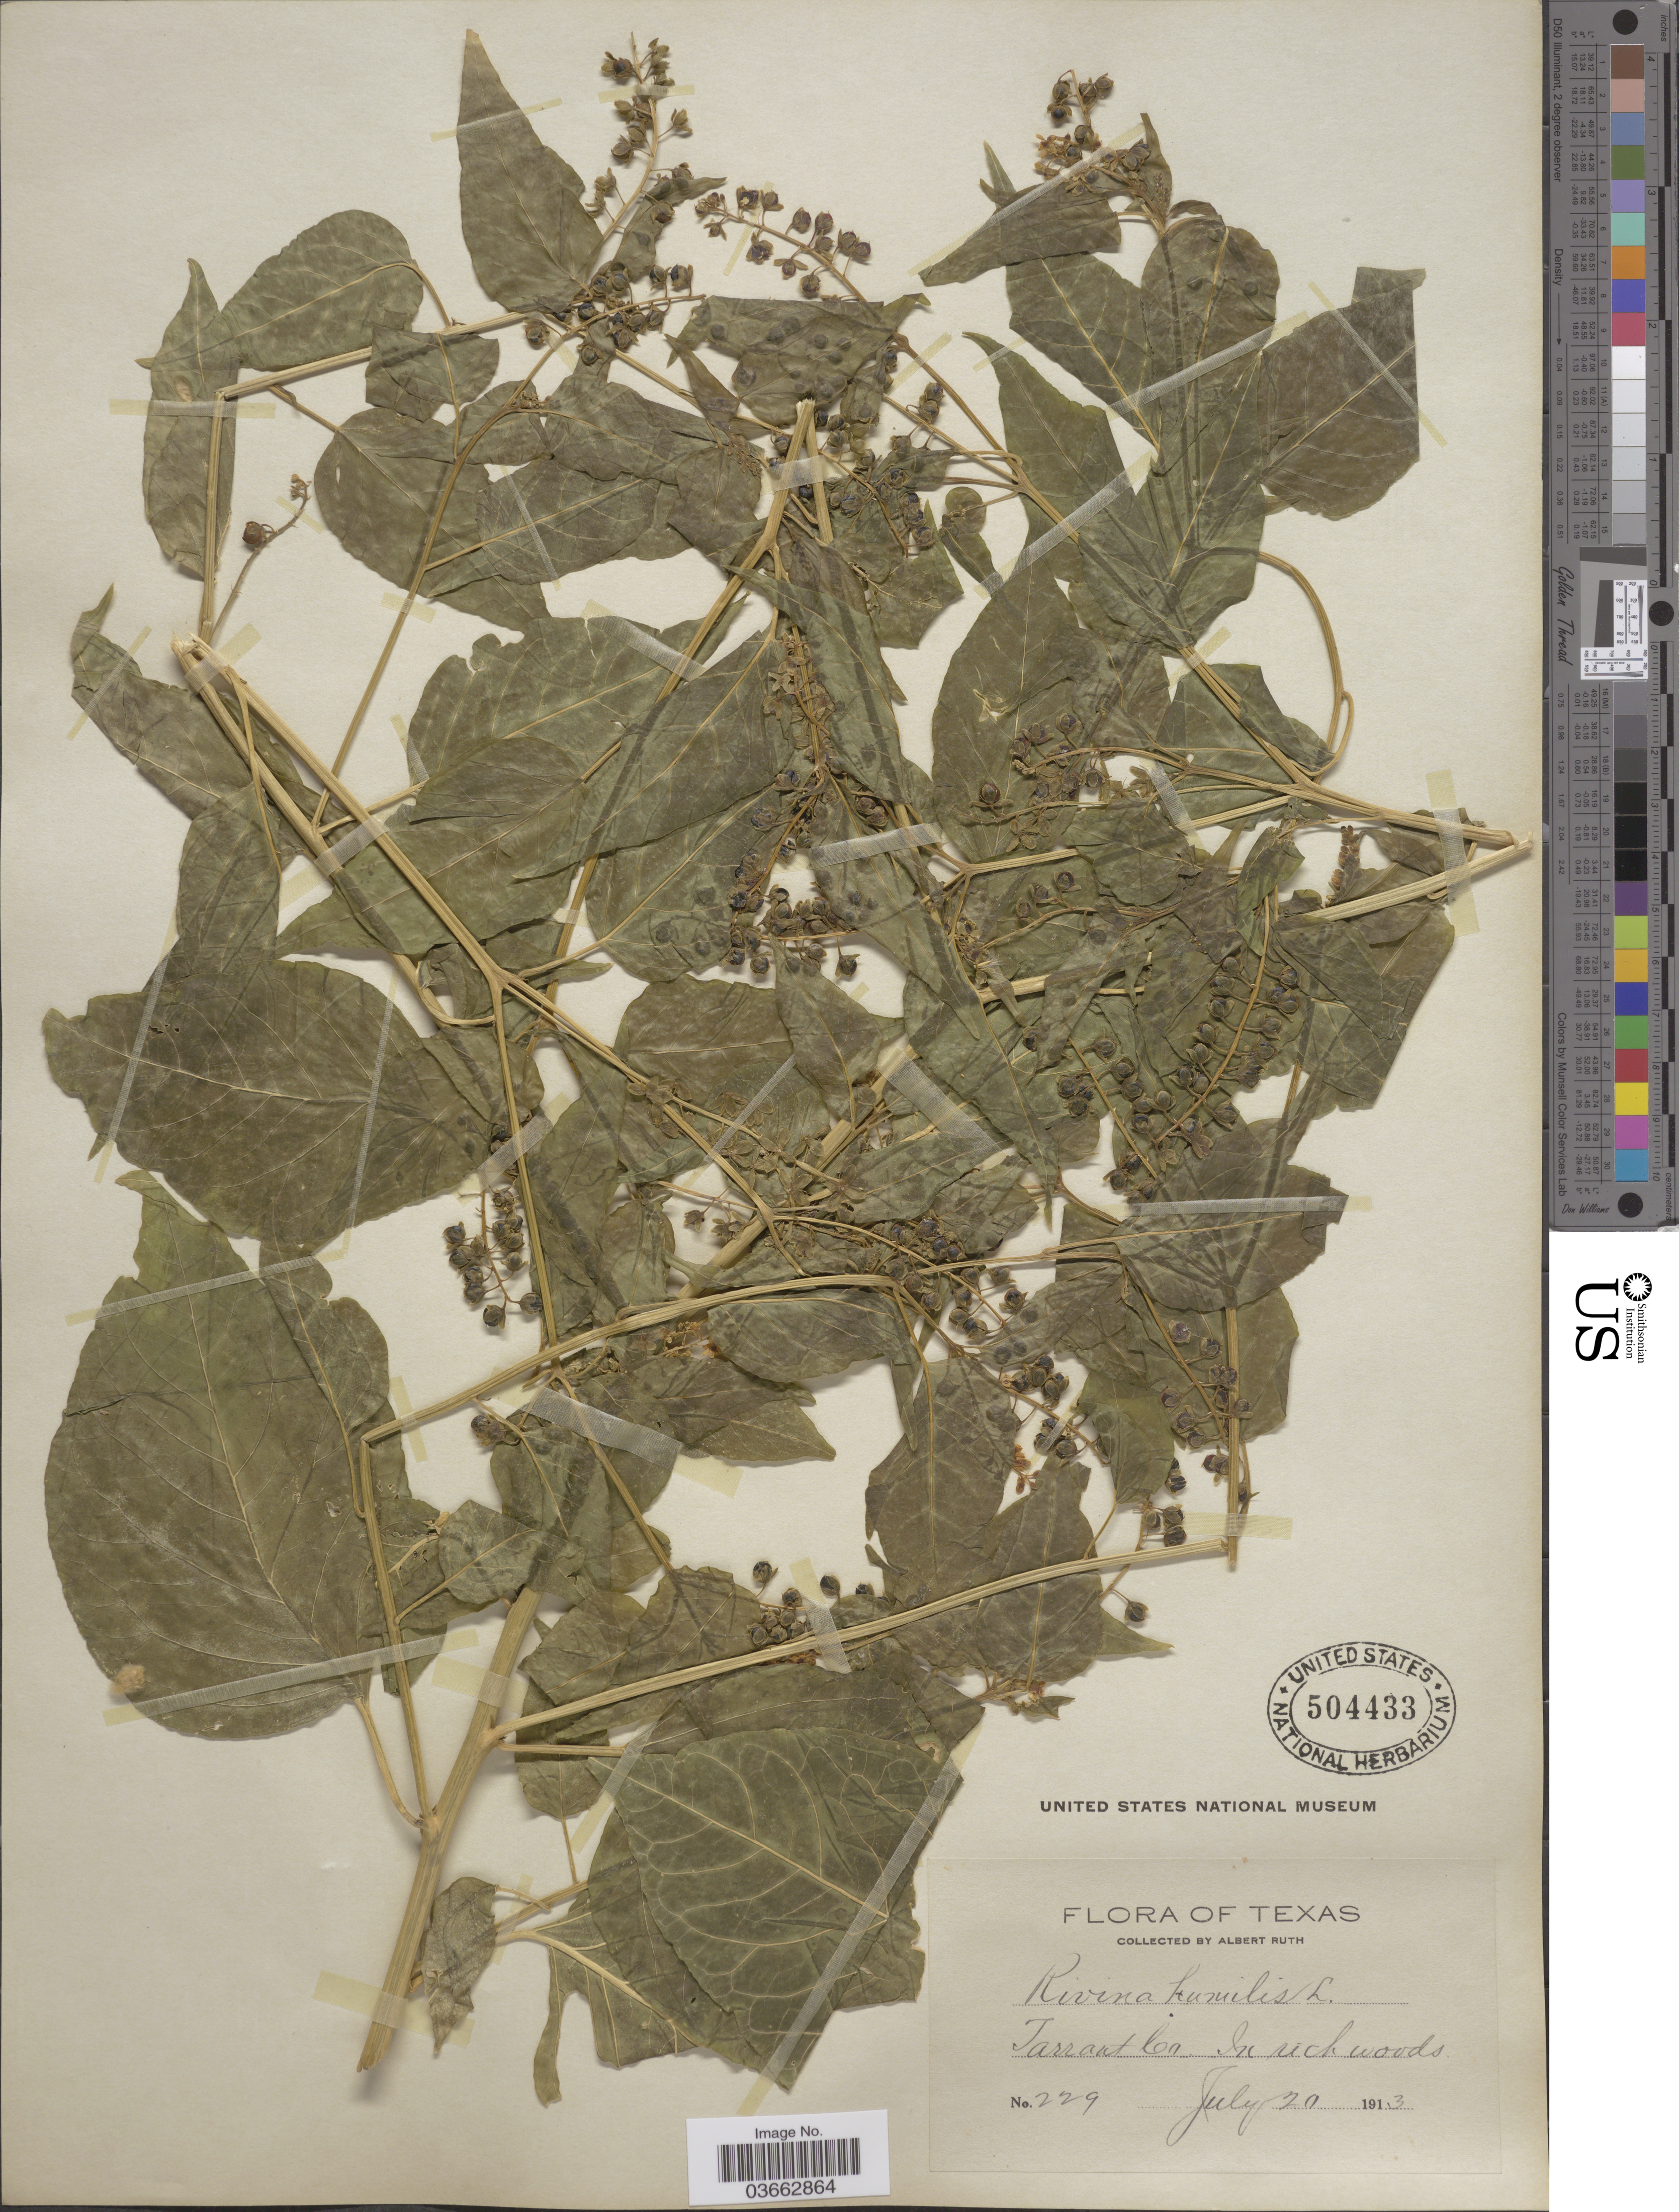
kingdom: Plantae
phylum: Tracheophyta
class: Magnoliopsida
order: Caryophyllales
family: Phytolaccaceae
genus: Rivina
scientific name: Rivina humilis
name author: L.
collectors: A. Ruth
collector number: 229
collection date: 1913-07-20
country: United States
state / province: Texas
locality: Tarrant Co.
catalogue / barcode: US 504433